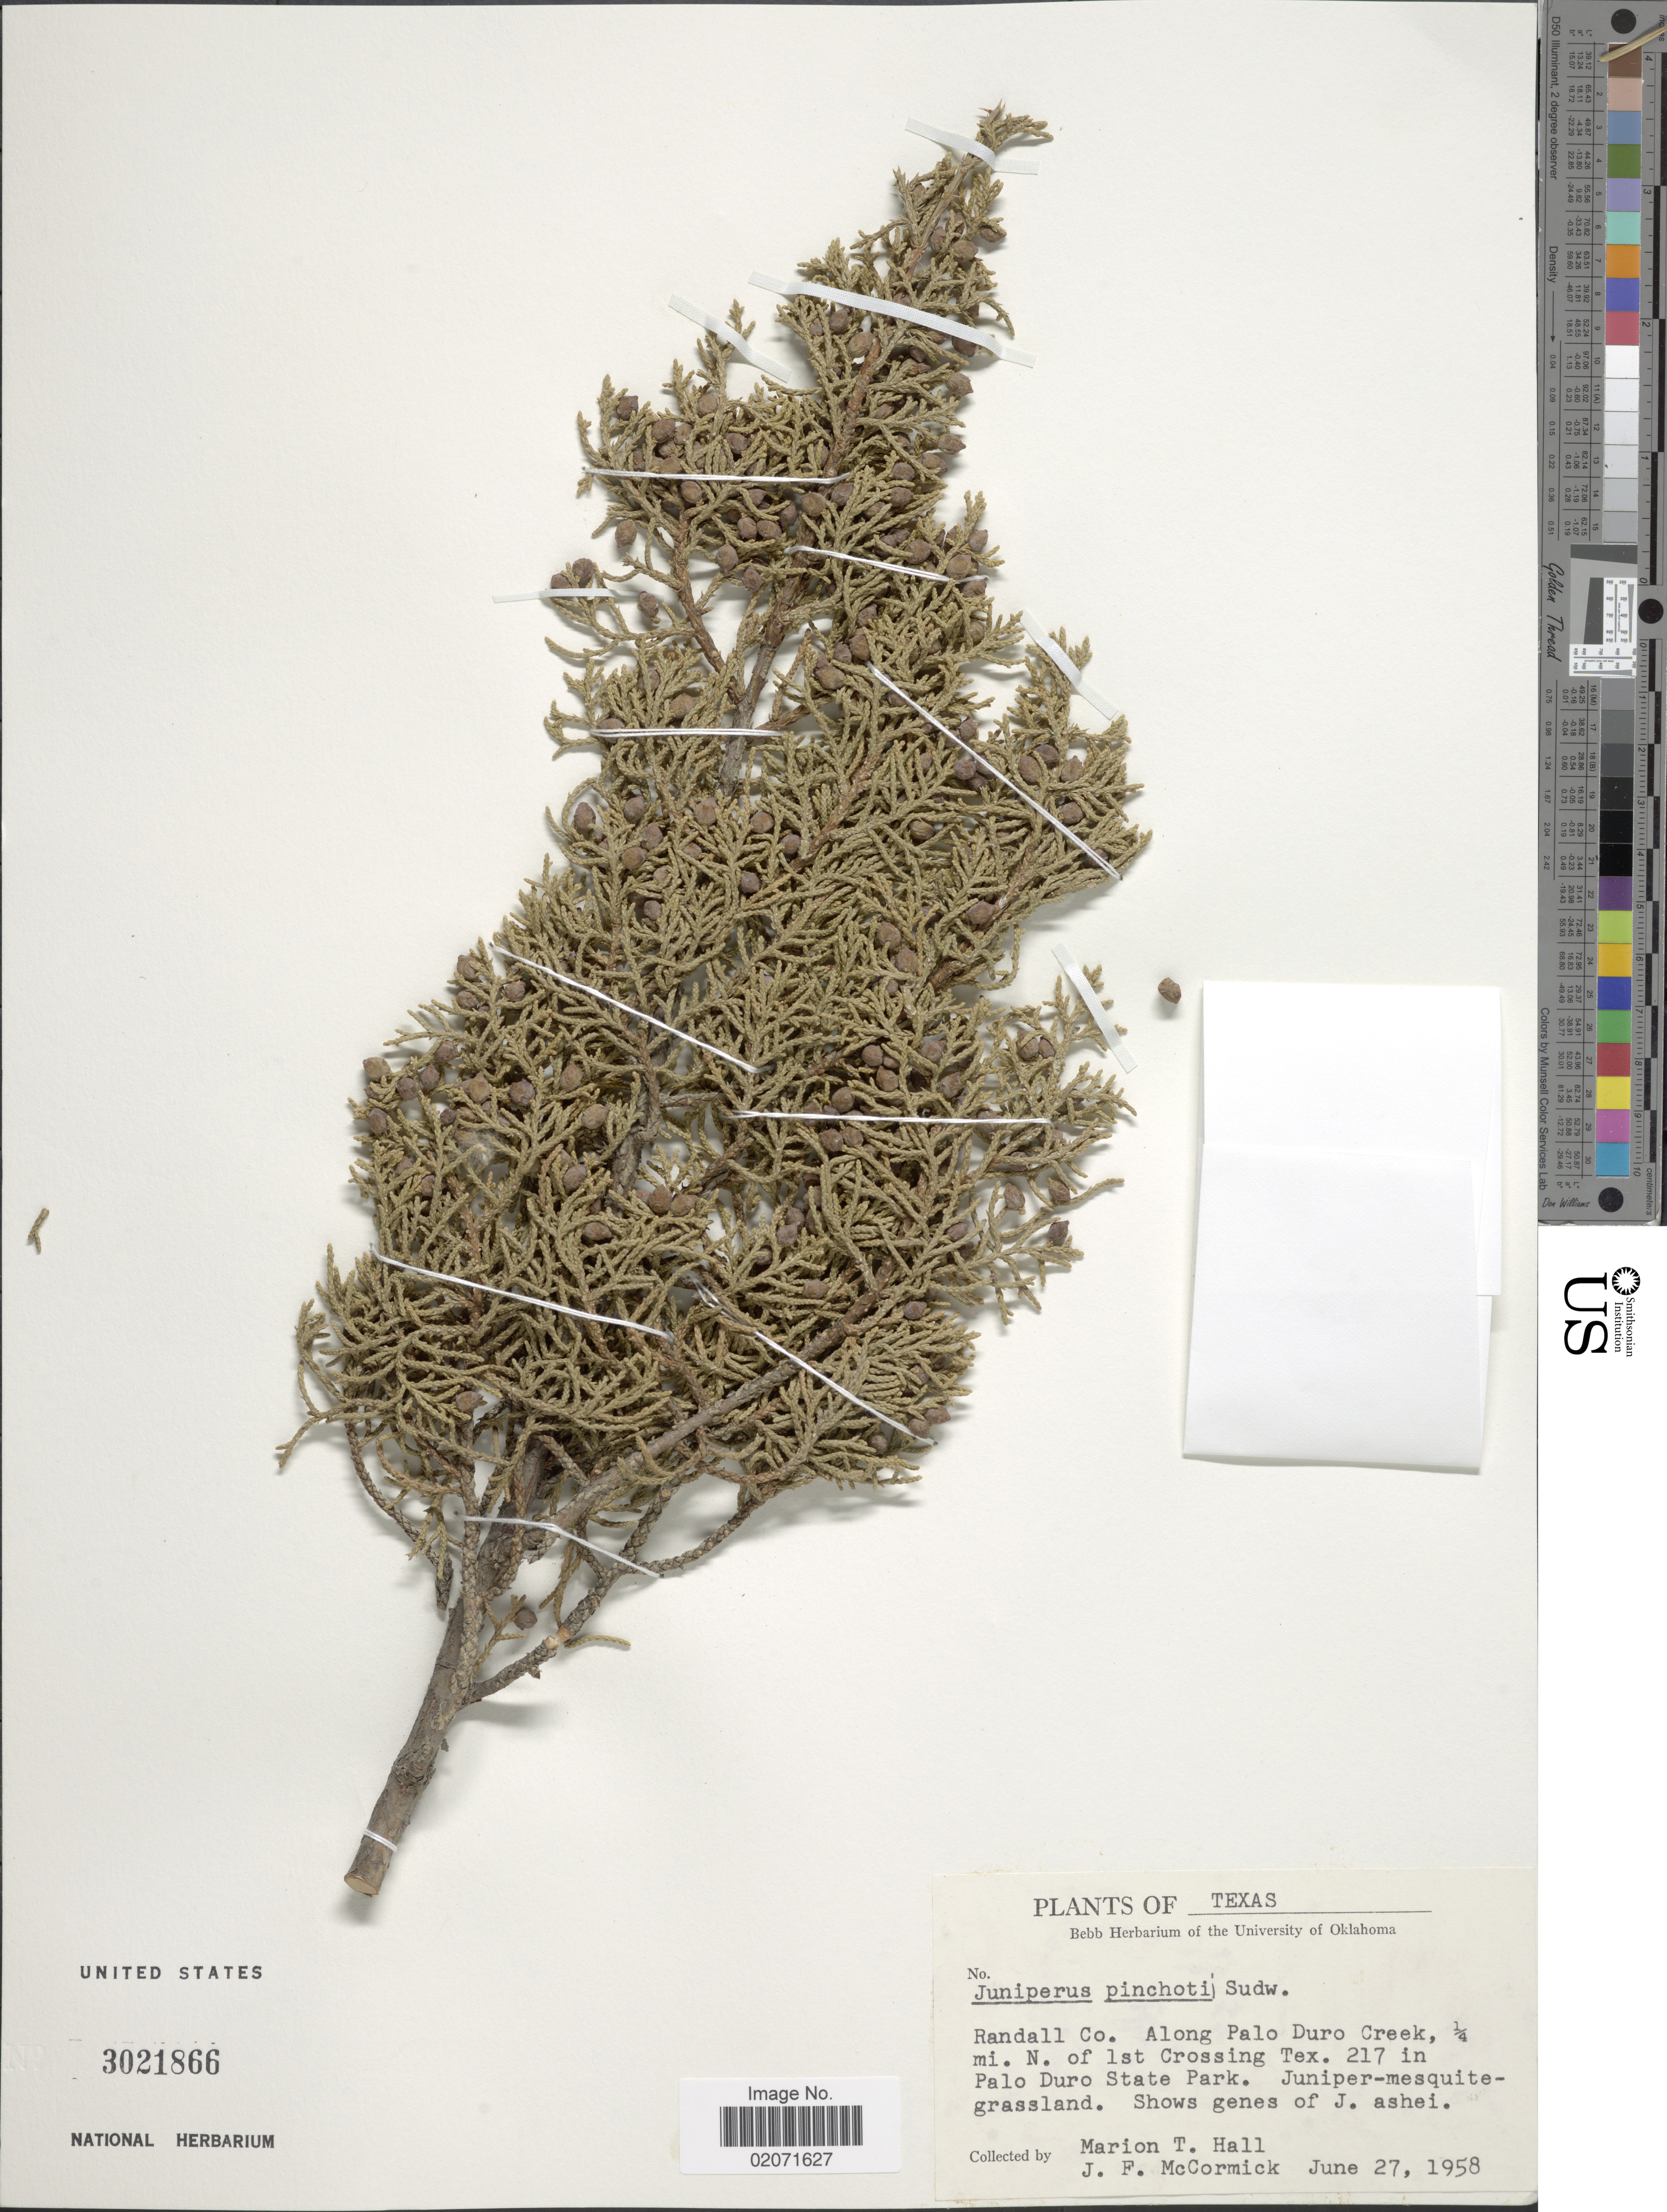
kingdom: Plantae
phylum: Tracheophyta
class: Pinopsida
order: Pinales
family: Cupressaceae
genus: Juniperus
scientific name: Juniperus pinchotii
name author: Sudw.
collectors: M. T. Hall & J. McCormick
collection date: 1958-06-27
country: United States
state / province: Texas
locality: Randall Co. Along Palo Duro Creek, ¼ mi. N. of lst. Crossing Tex. 217 in Palo Duro State Park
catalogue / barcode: US 3021866